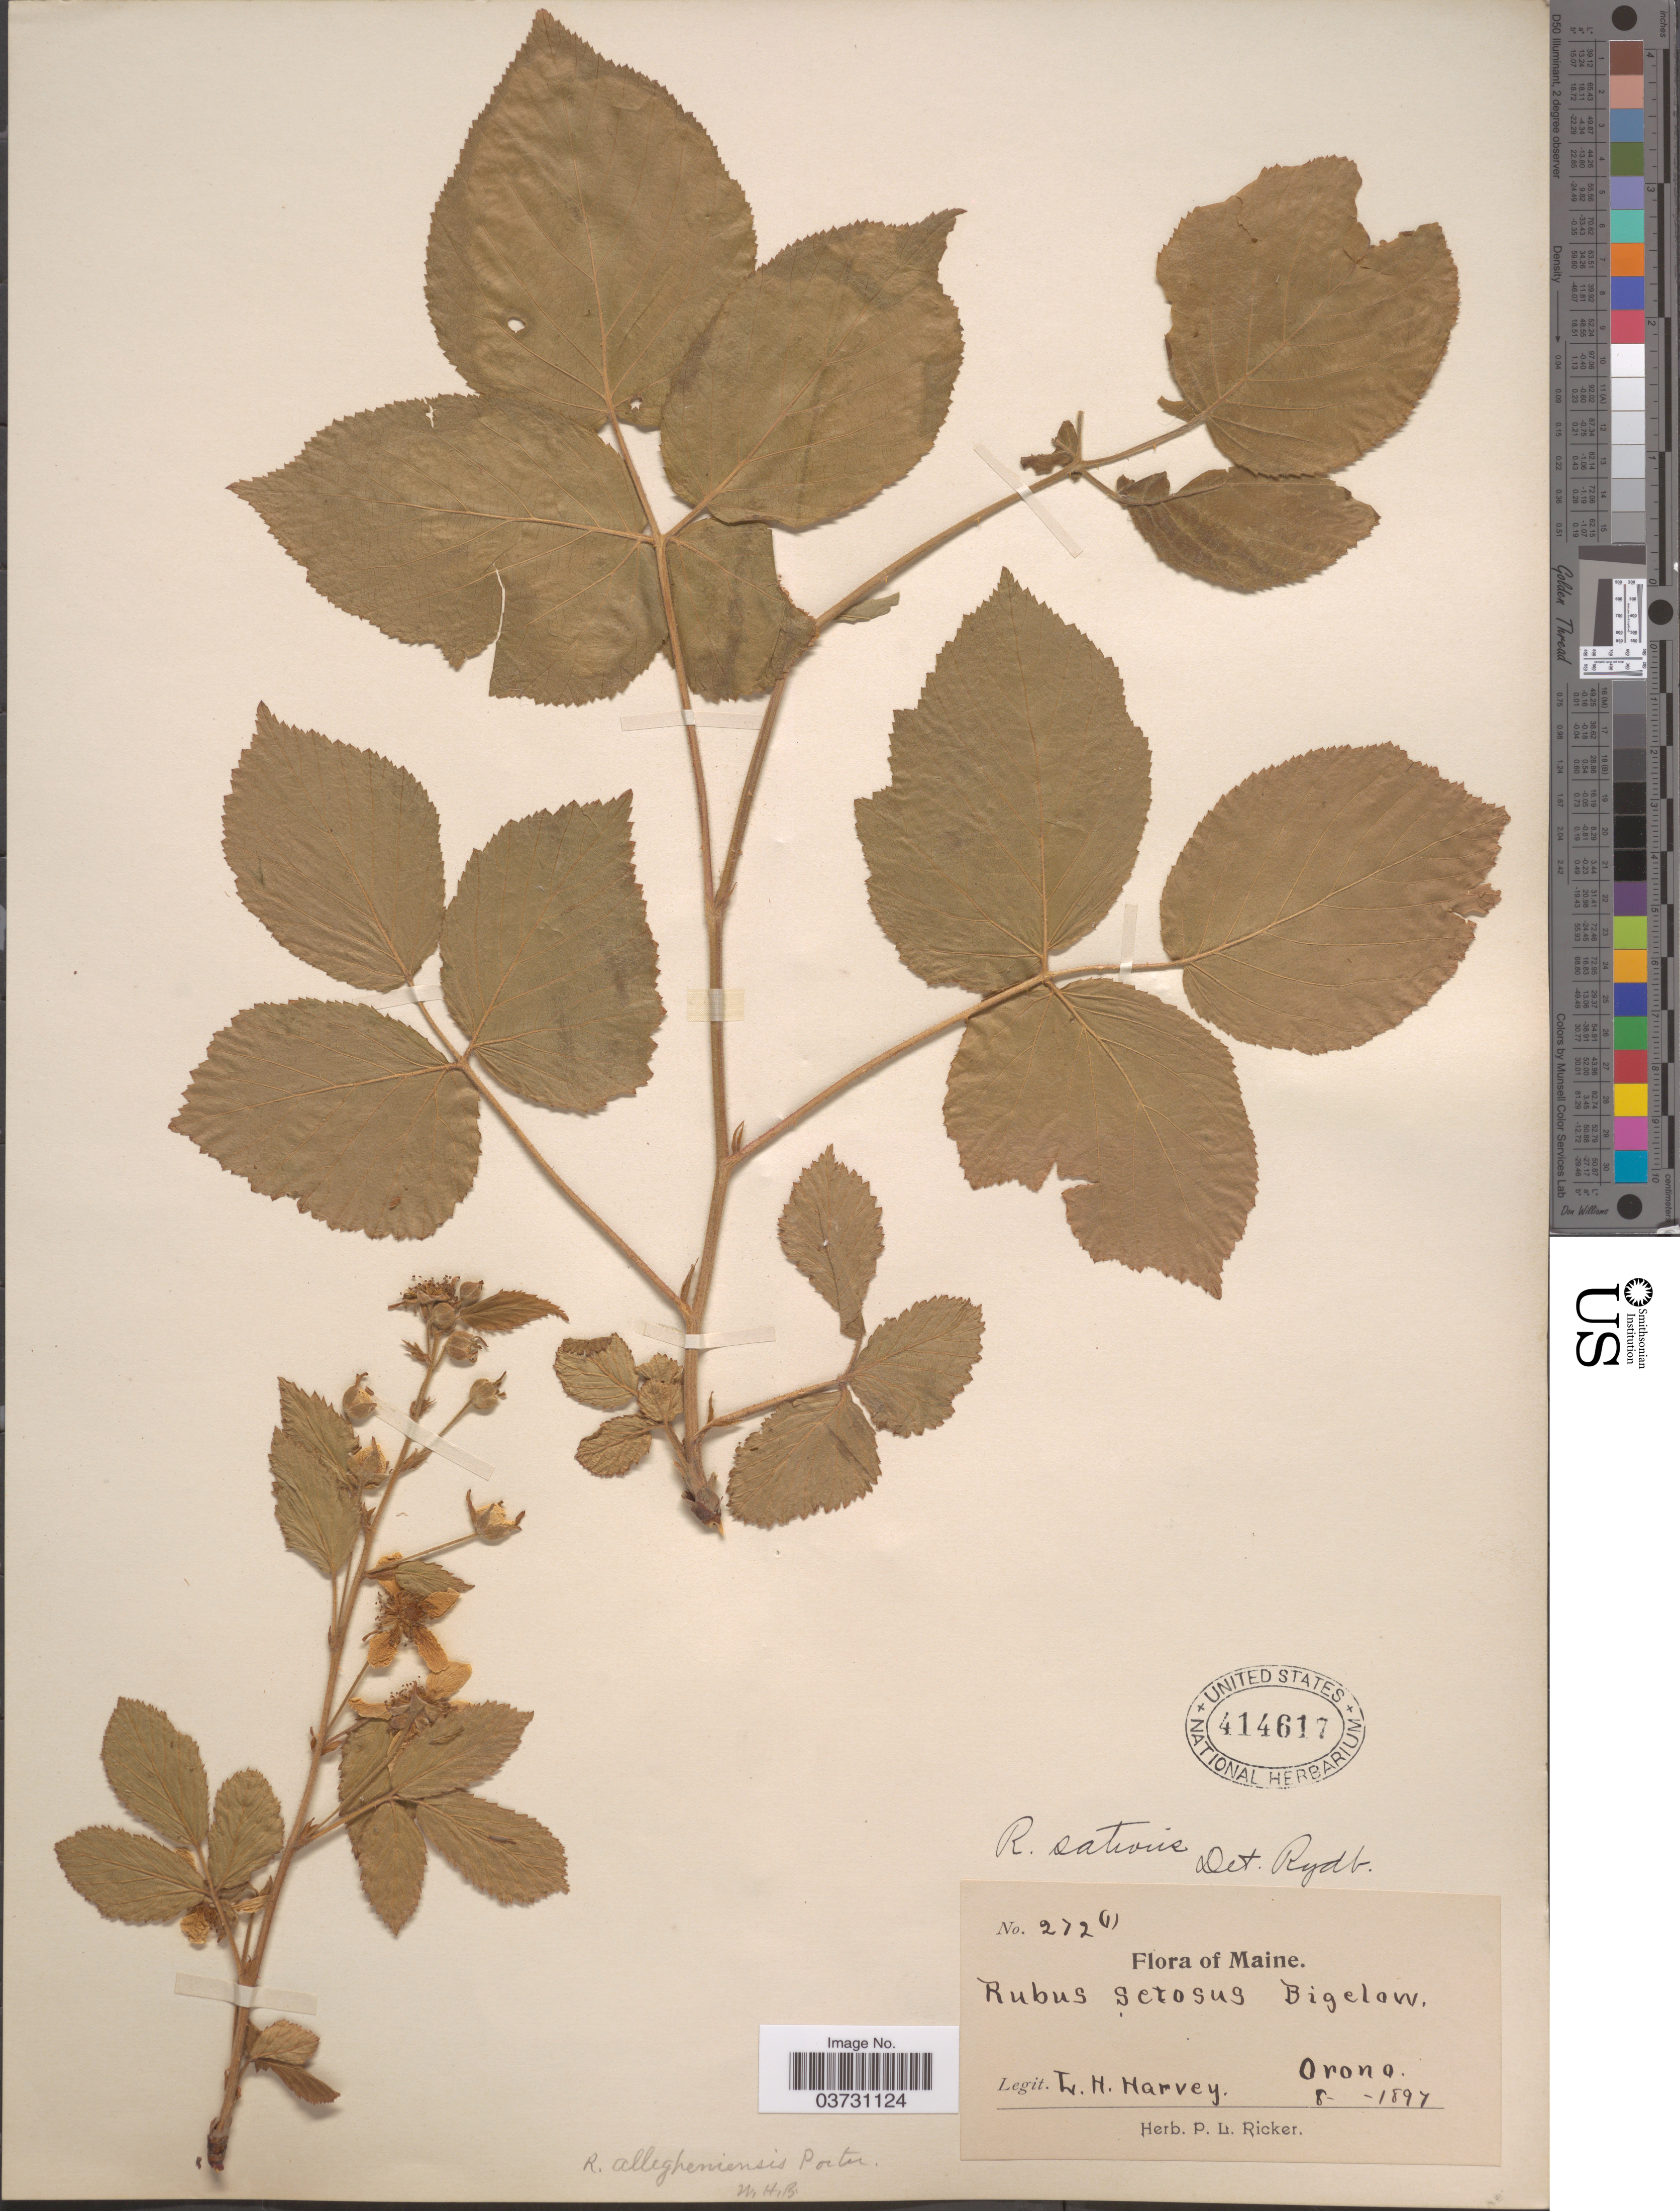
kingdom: Plantae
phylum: Tracheophyta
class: Magnoliopsida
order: Rosales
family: Rosaceae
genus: Rubus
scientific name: Rubus sativus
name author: (Bailey) Brainerd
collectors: L. H. Harvey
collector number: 272(1)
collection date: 1897-08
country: United States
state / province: Maine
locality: Orono.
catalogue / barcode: US 414617